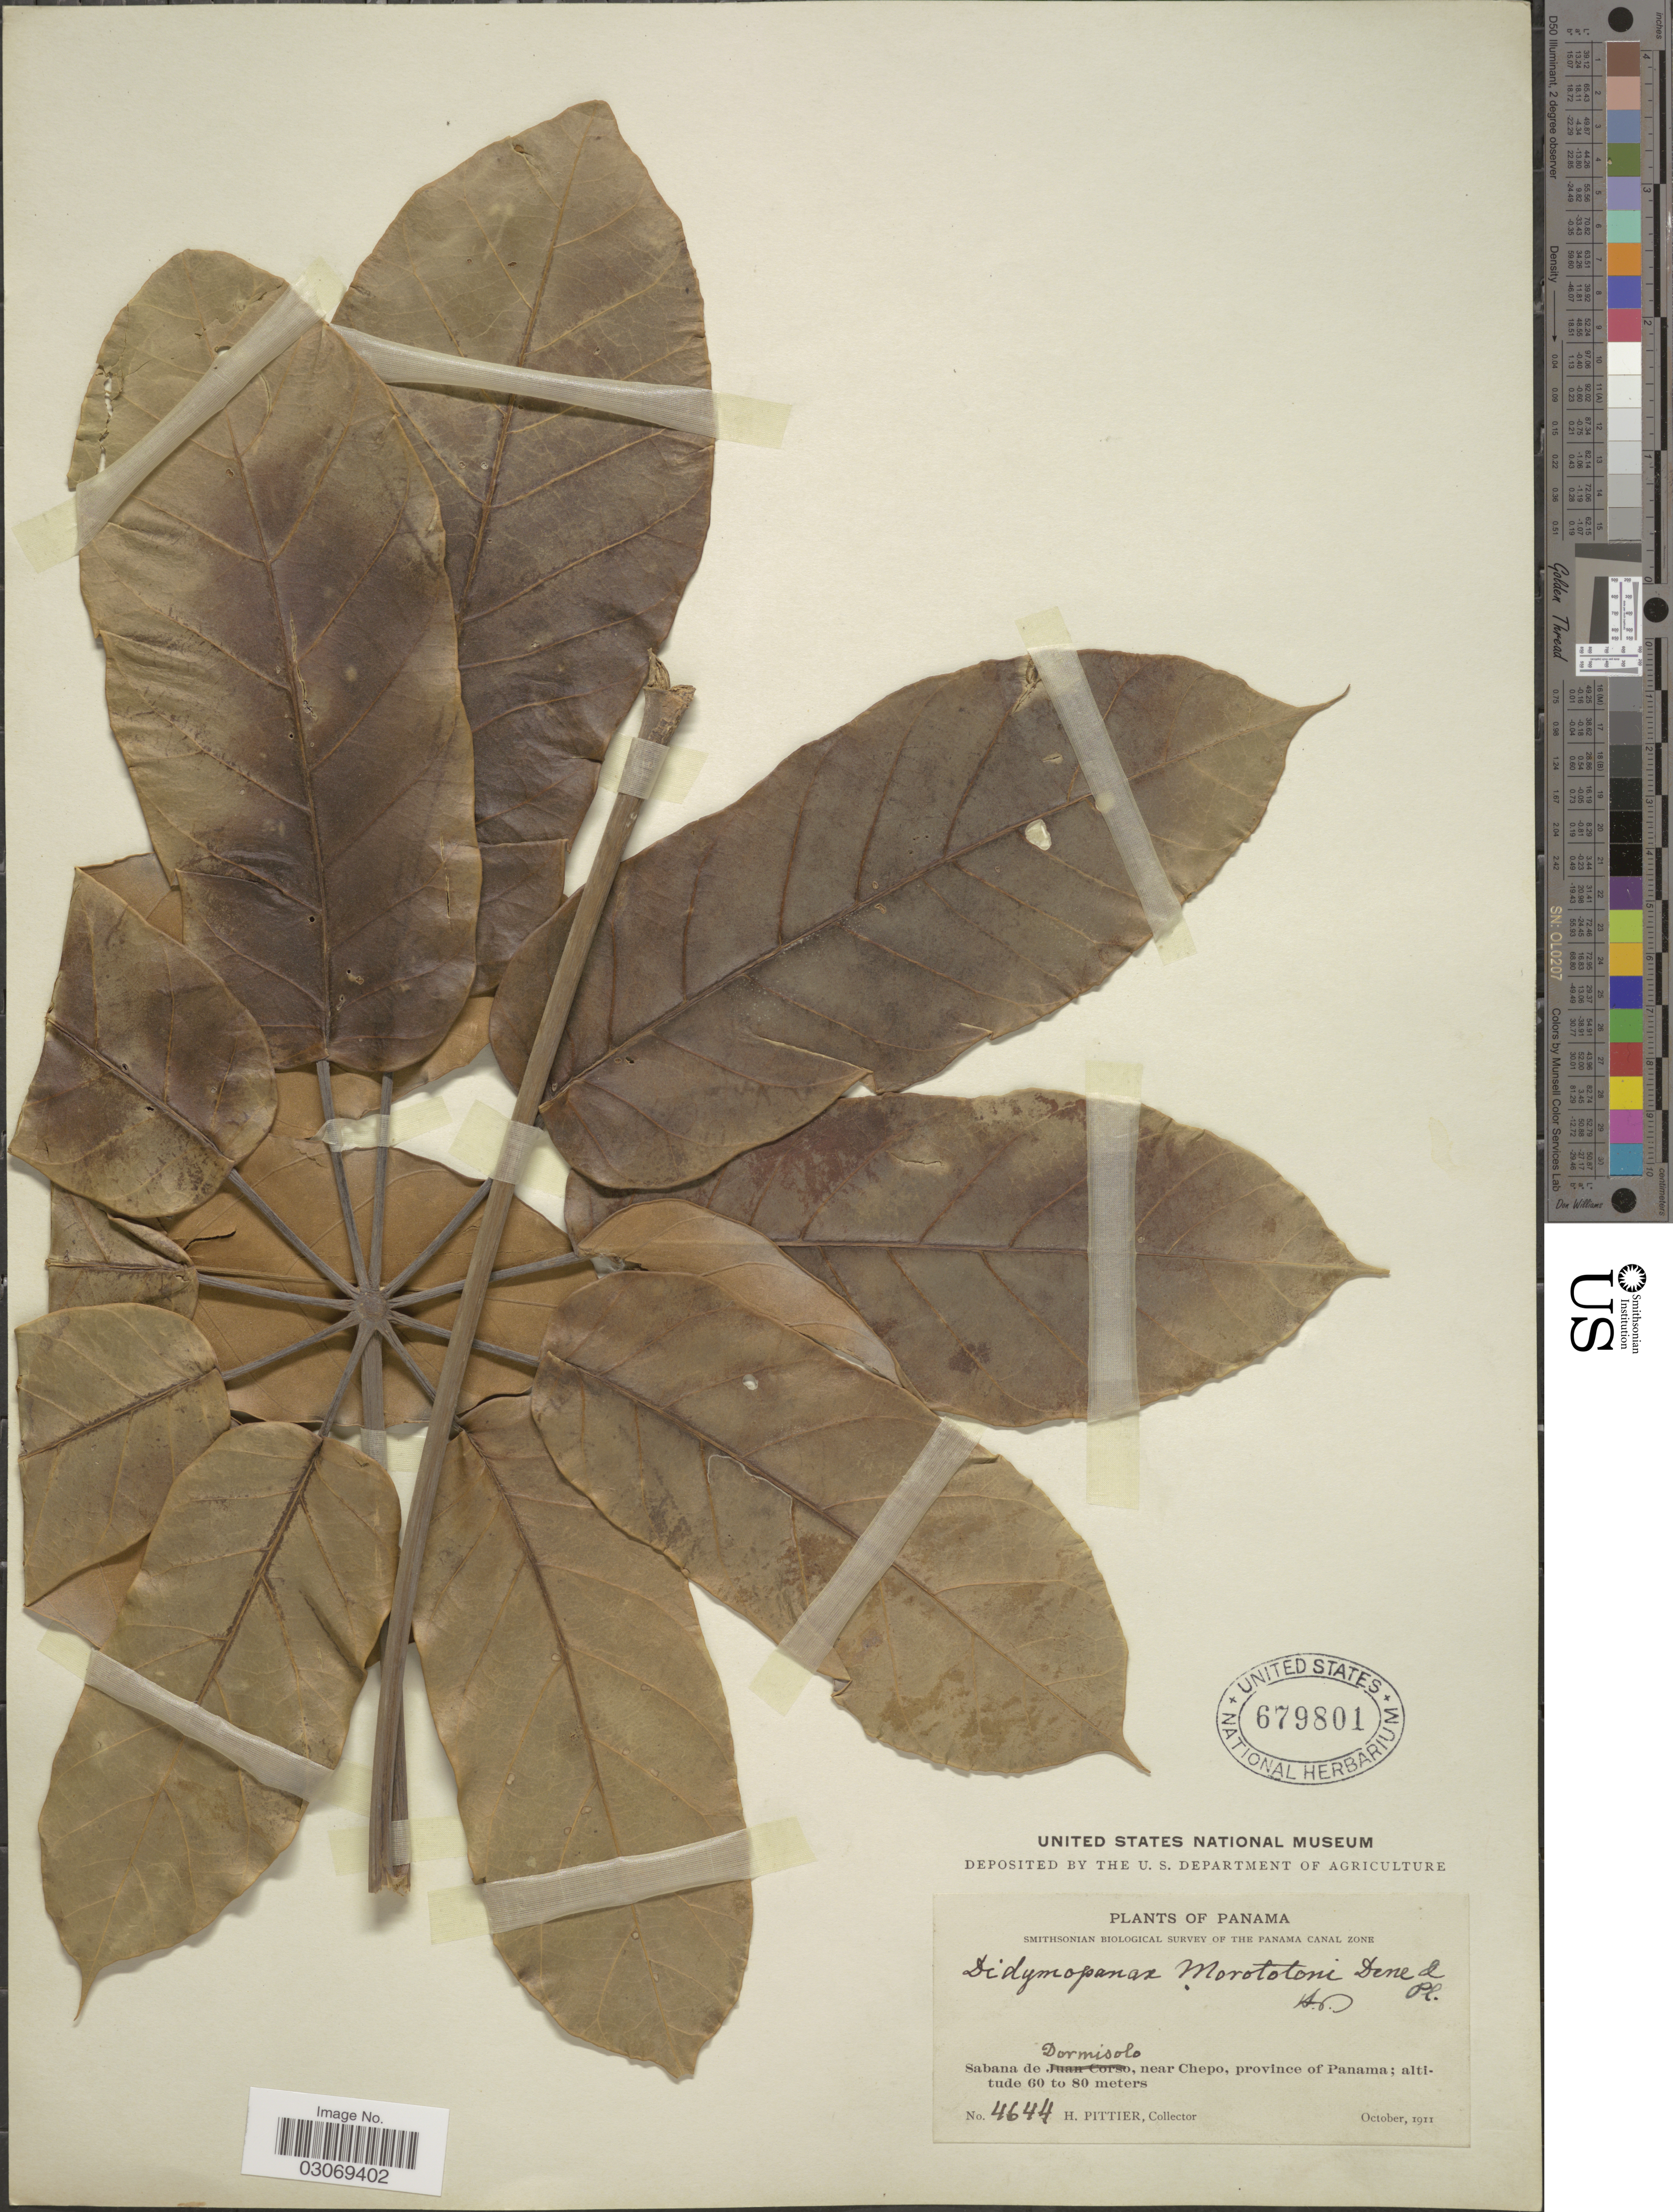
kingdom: Plantae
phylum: Tracheophyta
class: Magnoliopsida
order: Apiales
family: Araliaceae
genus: Schefflera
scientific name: Schefflera morototoni (Aubl.) Maguire, Steyerm. & Frodin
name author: (Aubl.) Maguire et al.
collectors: H. F. Pittier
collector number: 4644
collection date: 1911-10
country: Panama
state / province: Panamá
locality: Sabana de Dormisolo, near Chepo.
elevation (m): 60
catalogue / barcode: US 679801